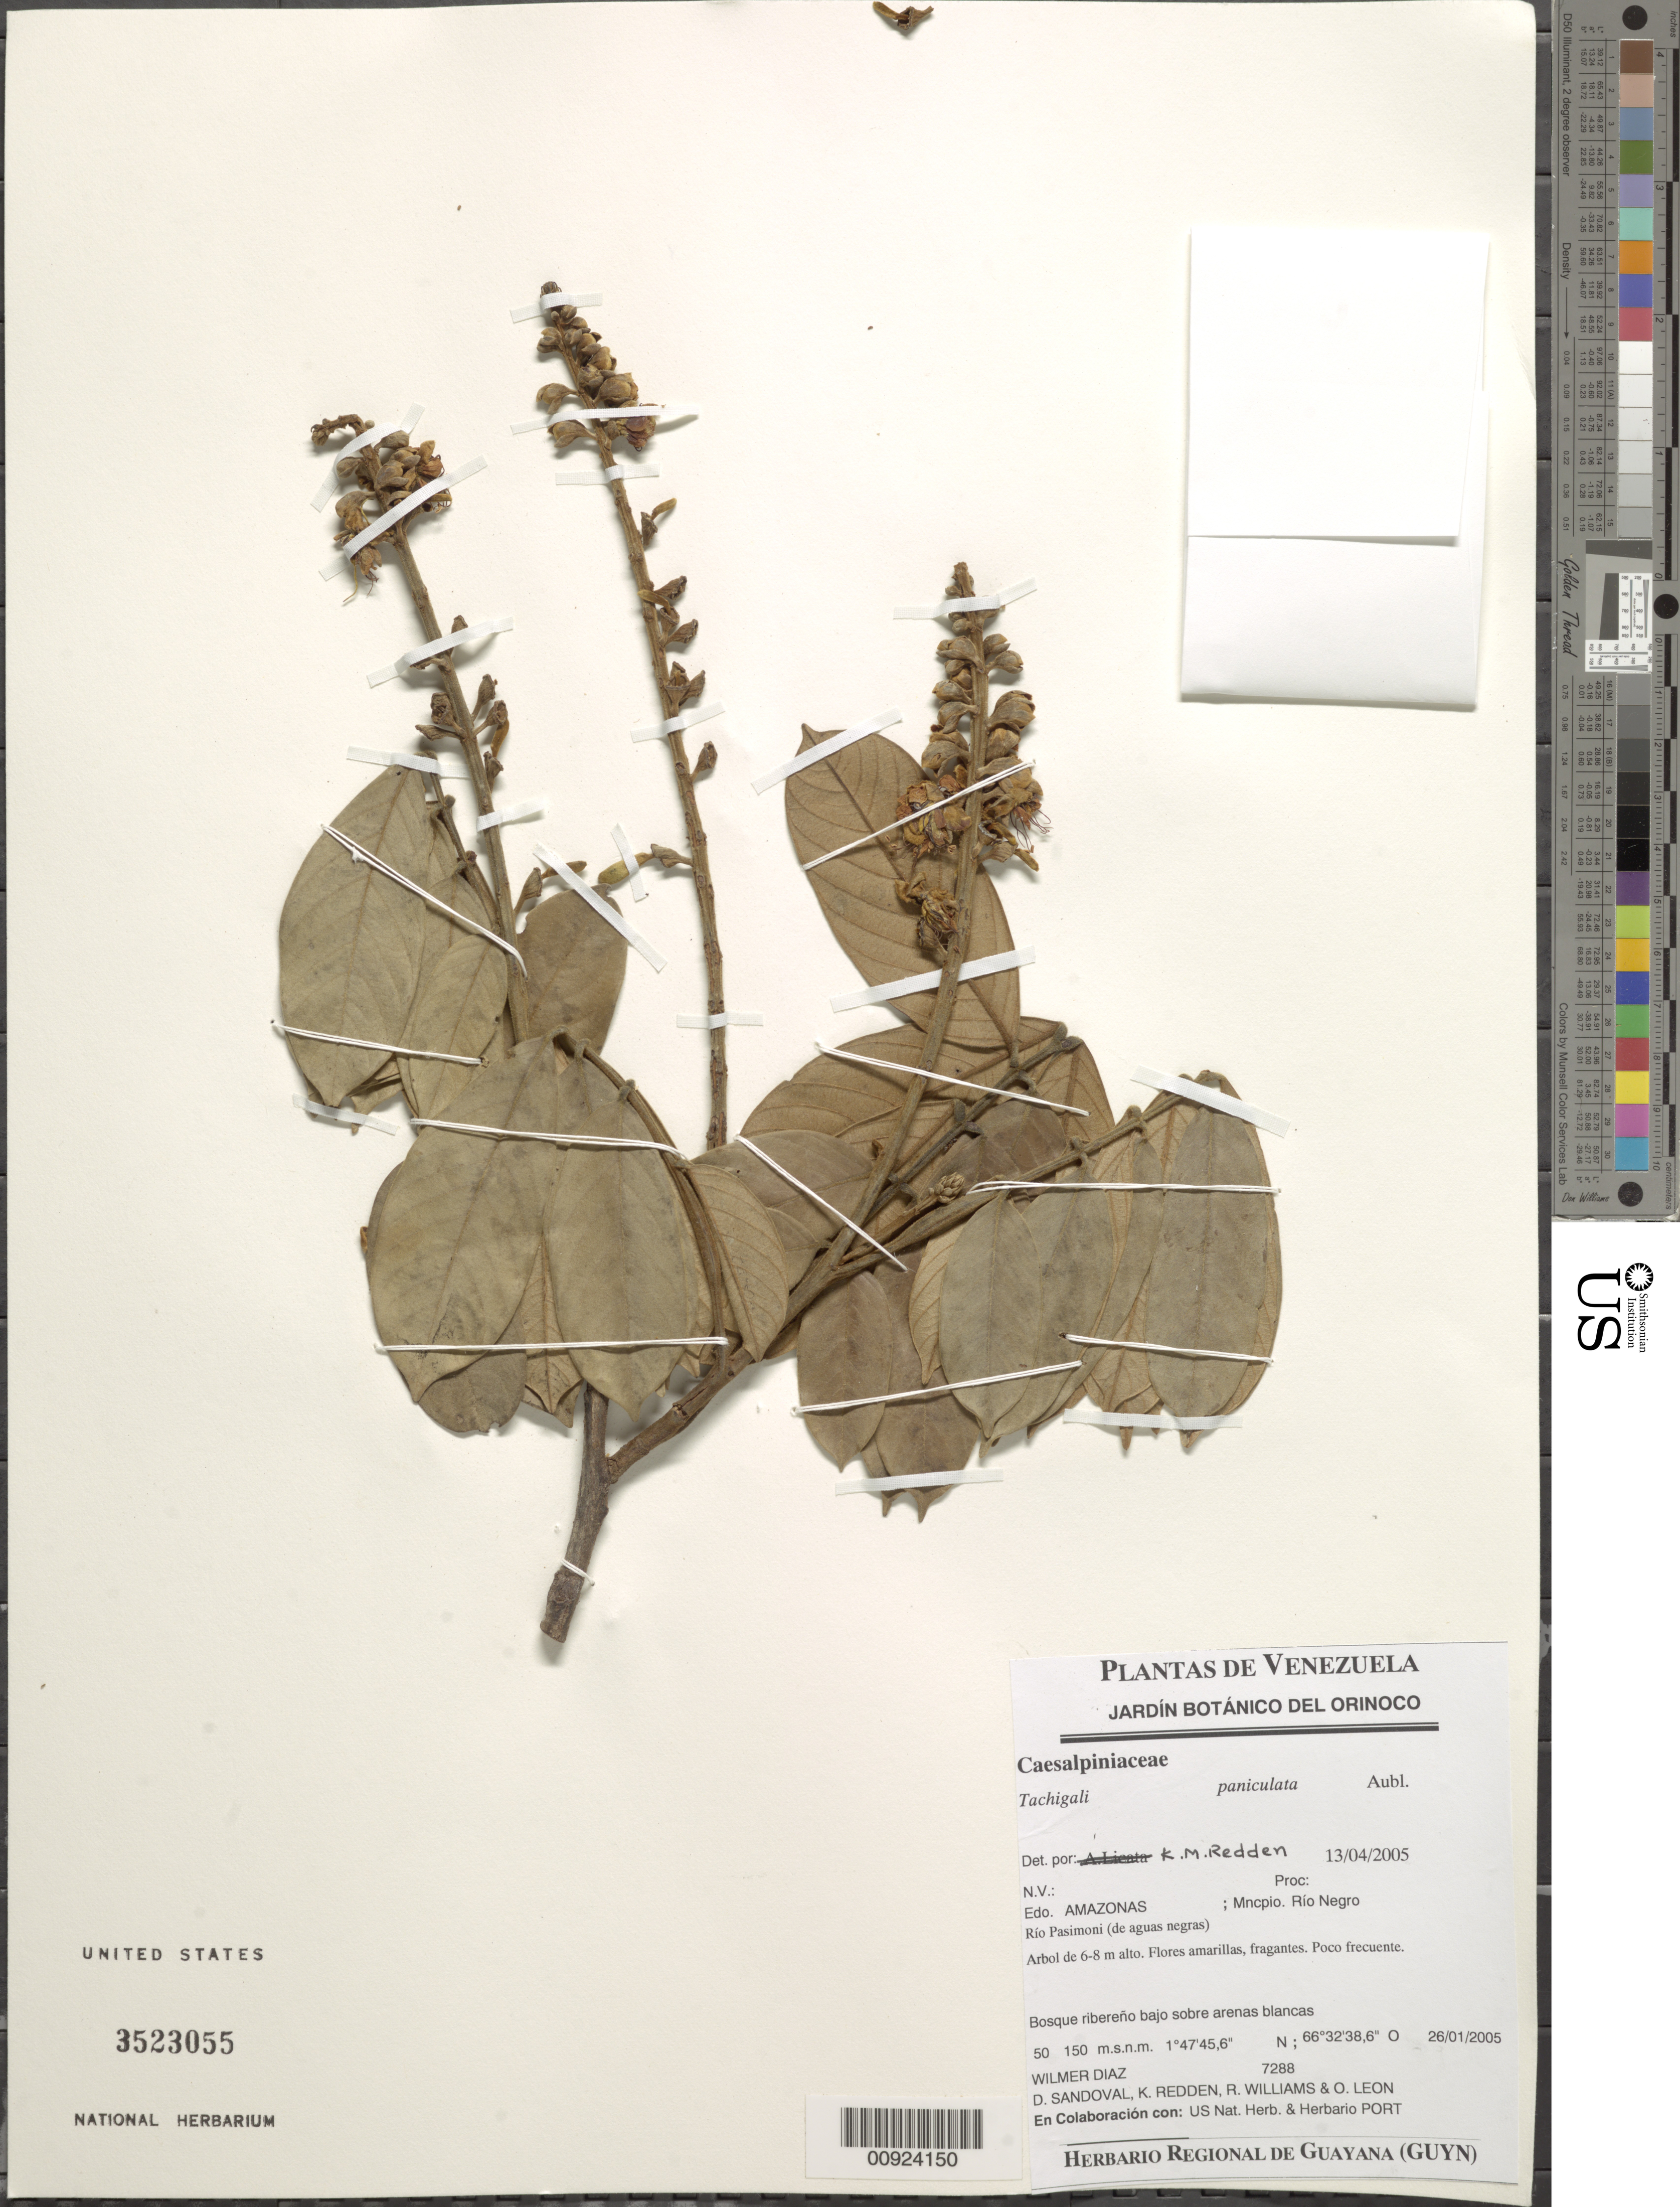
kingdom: Plantae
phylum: Tracheophyta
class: Magnoliopsida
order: Fabales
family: Fabaceae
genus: Tachigali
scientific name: Tachigali paniculata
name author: Aubl.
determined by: Redden, K. M.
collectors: W. Díaz P., D. Sandoval, K. M. Redden, R. Williams & O. León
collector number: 7288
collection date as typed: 26-Jan-05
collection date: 2005-01-26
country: Venezuela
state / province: Amazonas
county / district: Río Negro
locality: Río Pasimoni (de aguas negras)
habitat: Bosque ribereno bajo sobre arenas blancas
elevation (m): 50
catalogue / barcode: US 3523055